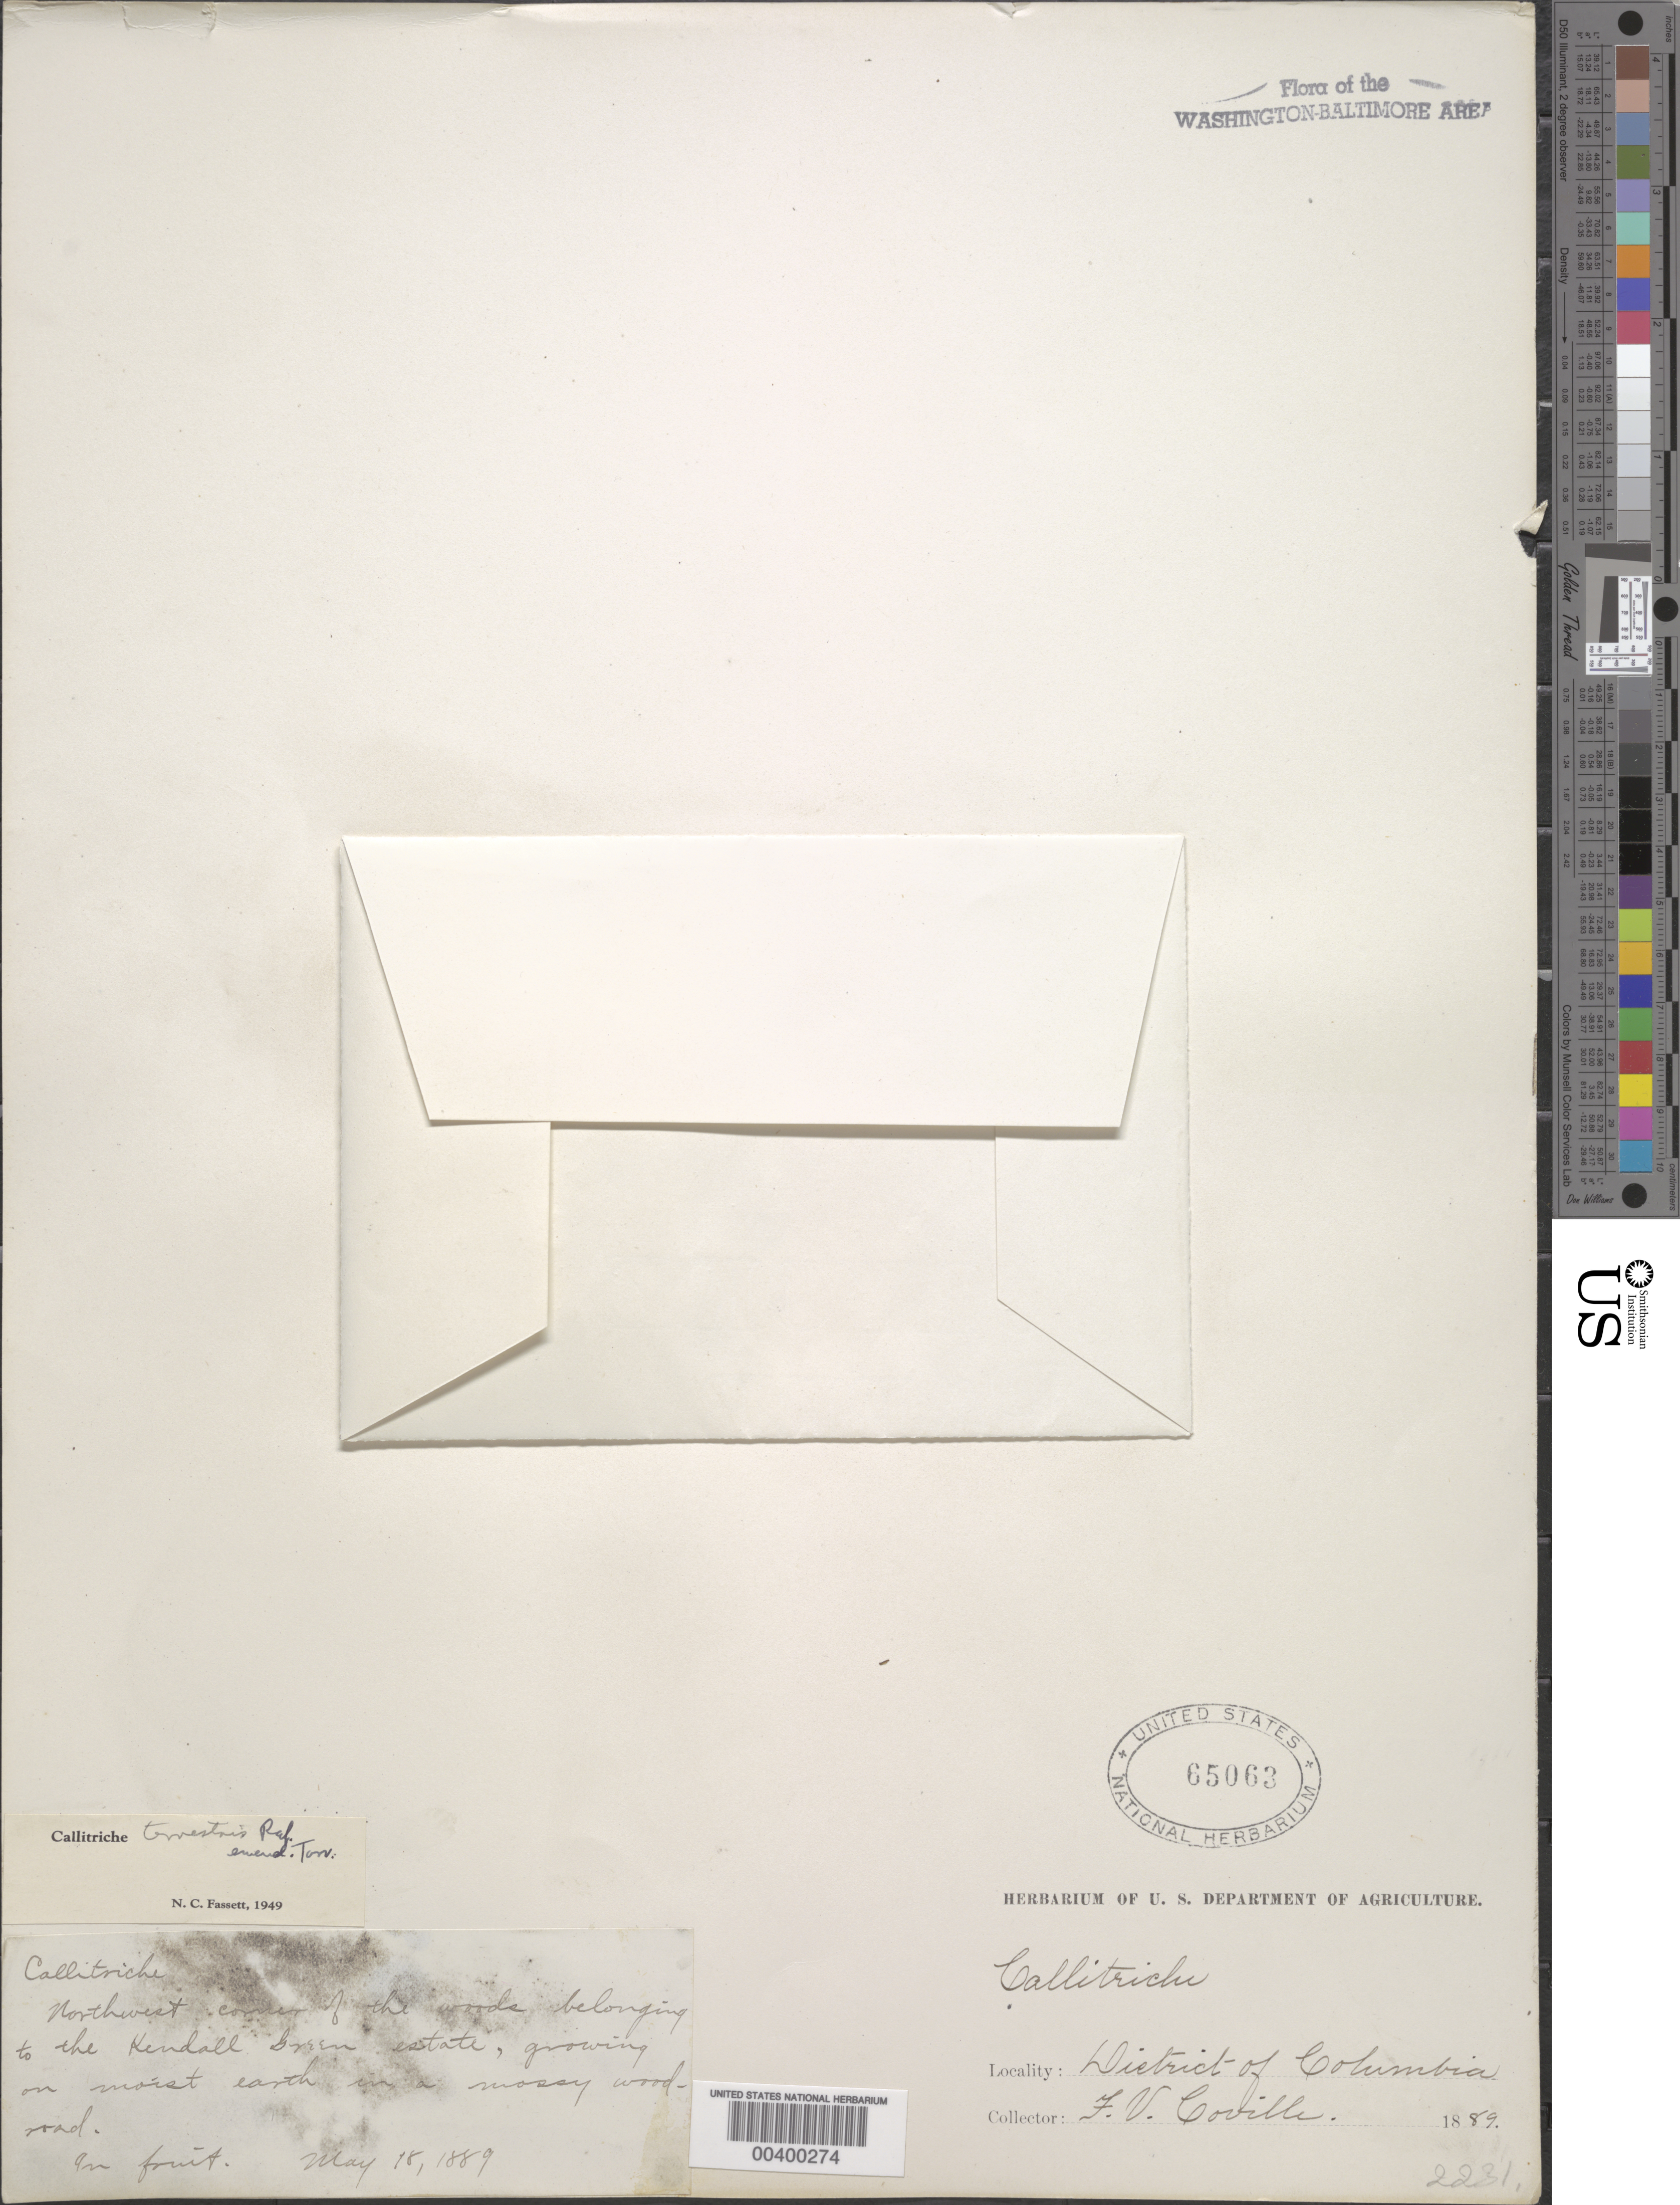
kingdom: Plantae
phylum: Tracheophyta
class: Magnoliopsida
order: Lamiales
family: Plantaginaceae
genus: Callitriche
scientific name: Callitriche terrestris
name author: Raf.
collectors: F. V. Coville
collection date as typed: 18 May 1889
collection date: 1889-05-18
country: United States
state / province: District of Columbia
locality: Kendall Green Estate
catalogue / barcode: US 65063